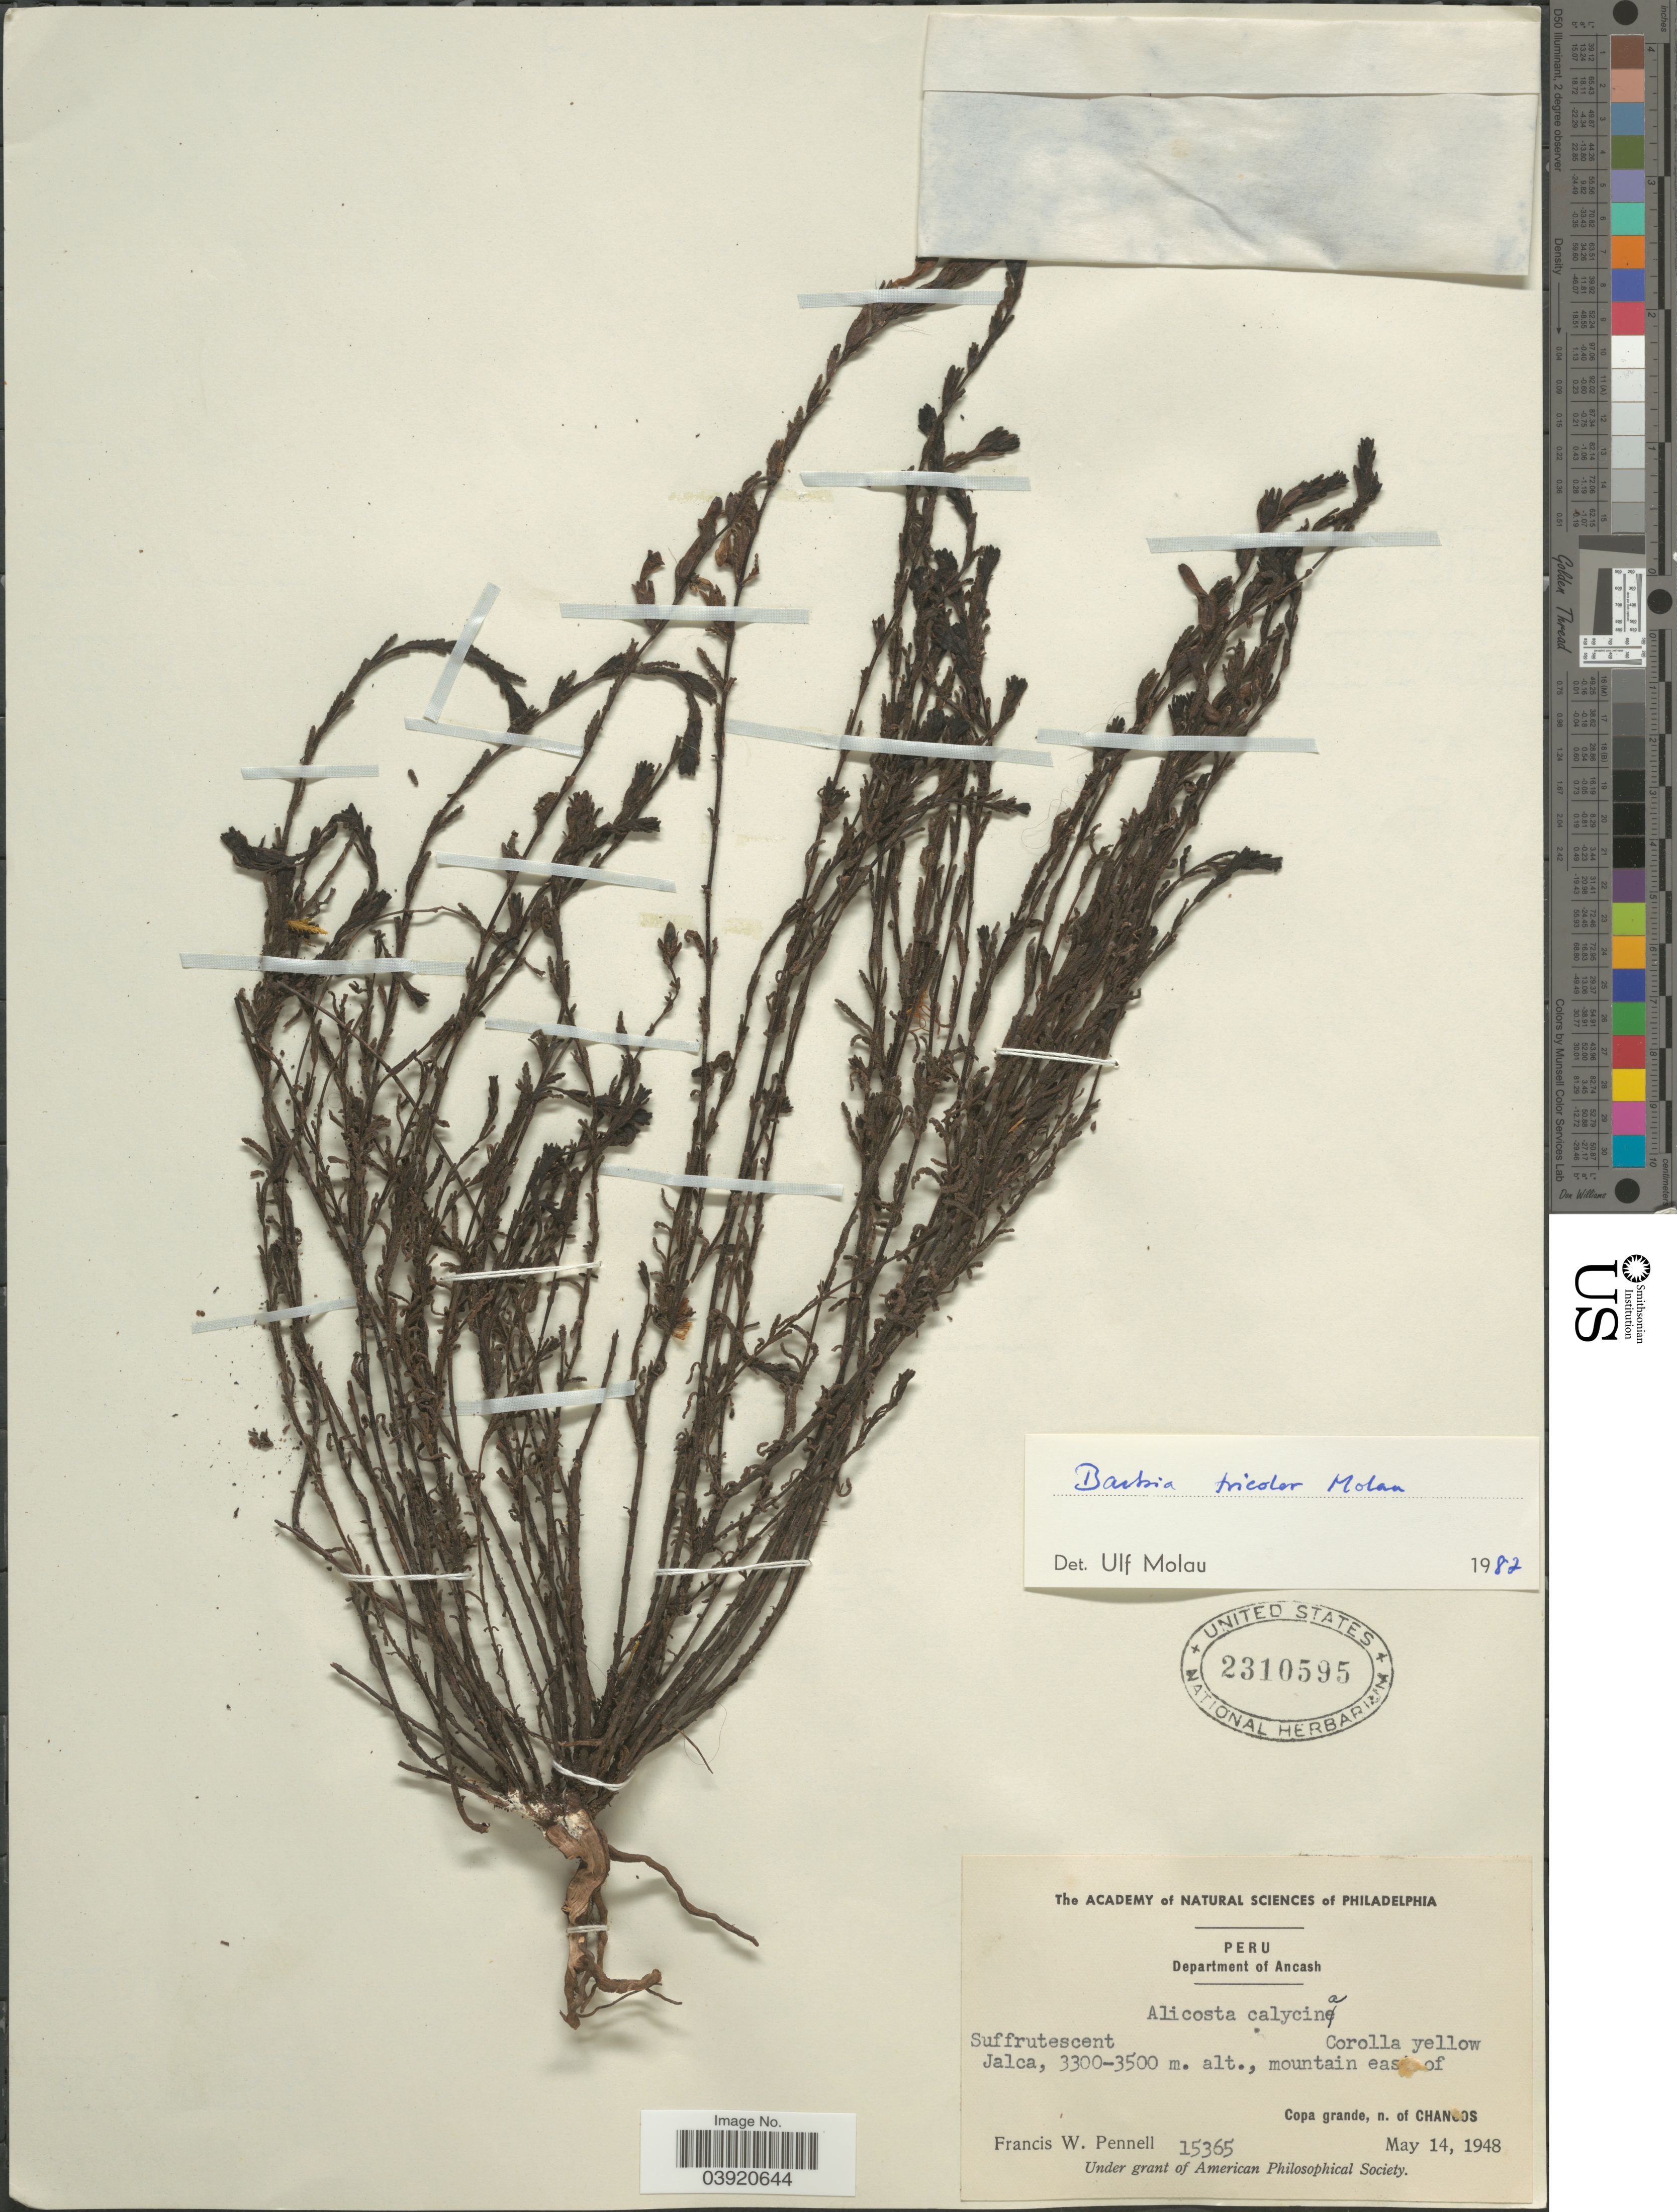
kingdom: Plantae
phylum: Tracheophyta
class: Magnoliopsida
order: Lamiales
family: Orobanchaceae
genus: Bartsia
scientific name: Bartsia tricolor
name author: Molau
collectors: F. W. Pennell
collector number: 15365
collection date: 1948-05-14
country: Peru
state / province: Ancash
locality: Department of Ancash. Jalca, mountain east of Copa grande, n. of Chancos.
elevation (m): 3300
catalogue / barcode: US 2310595